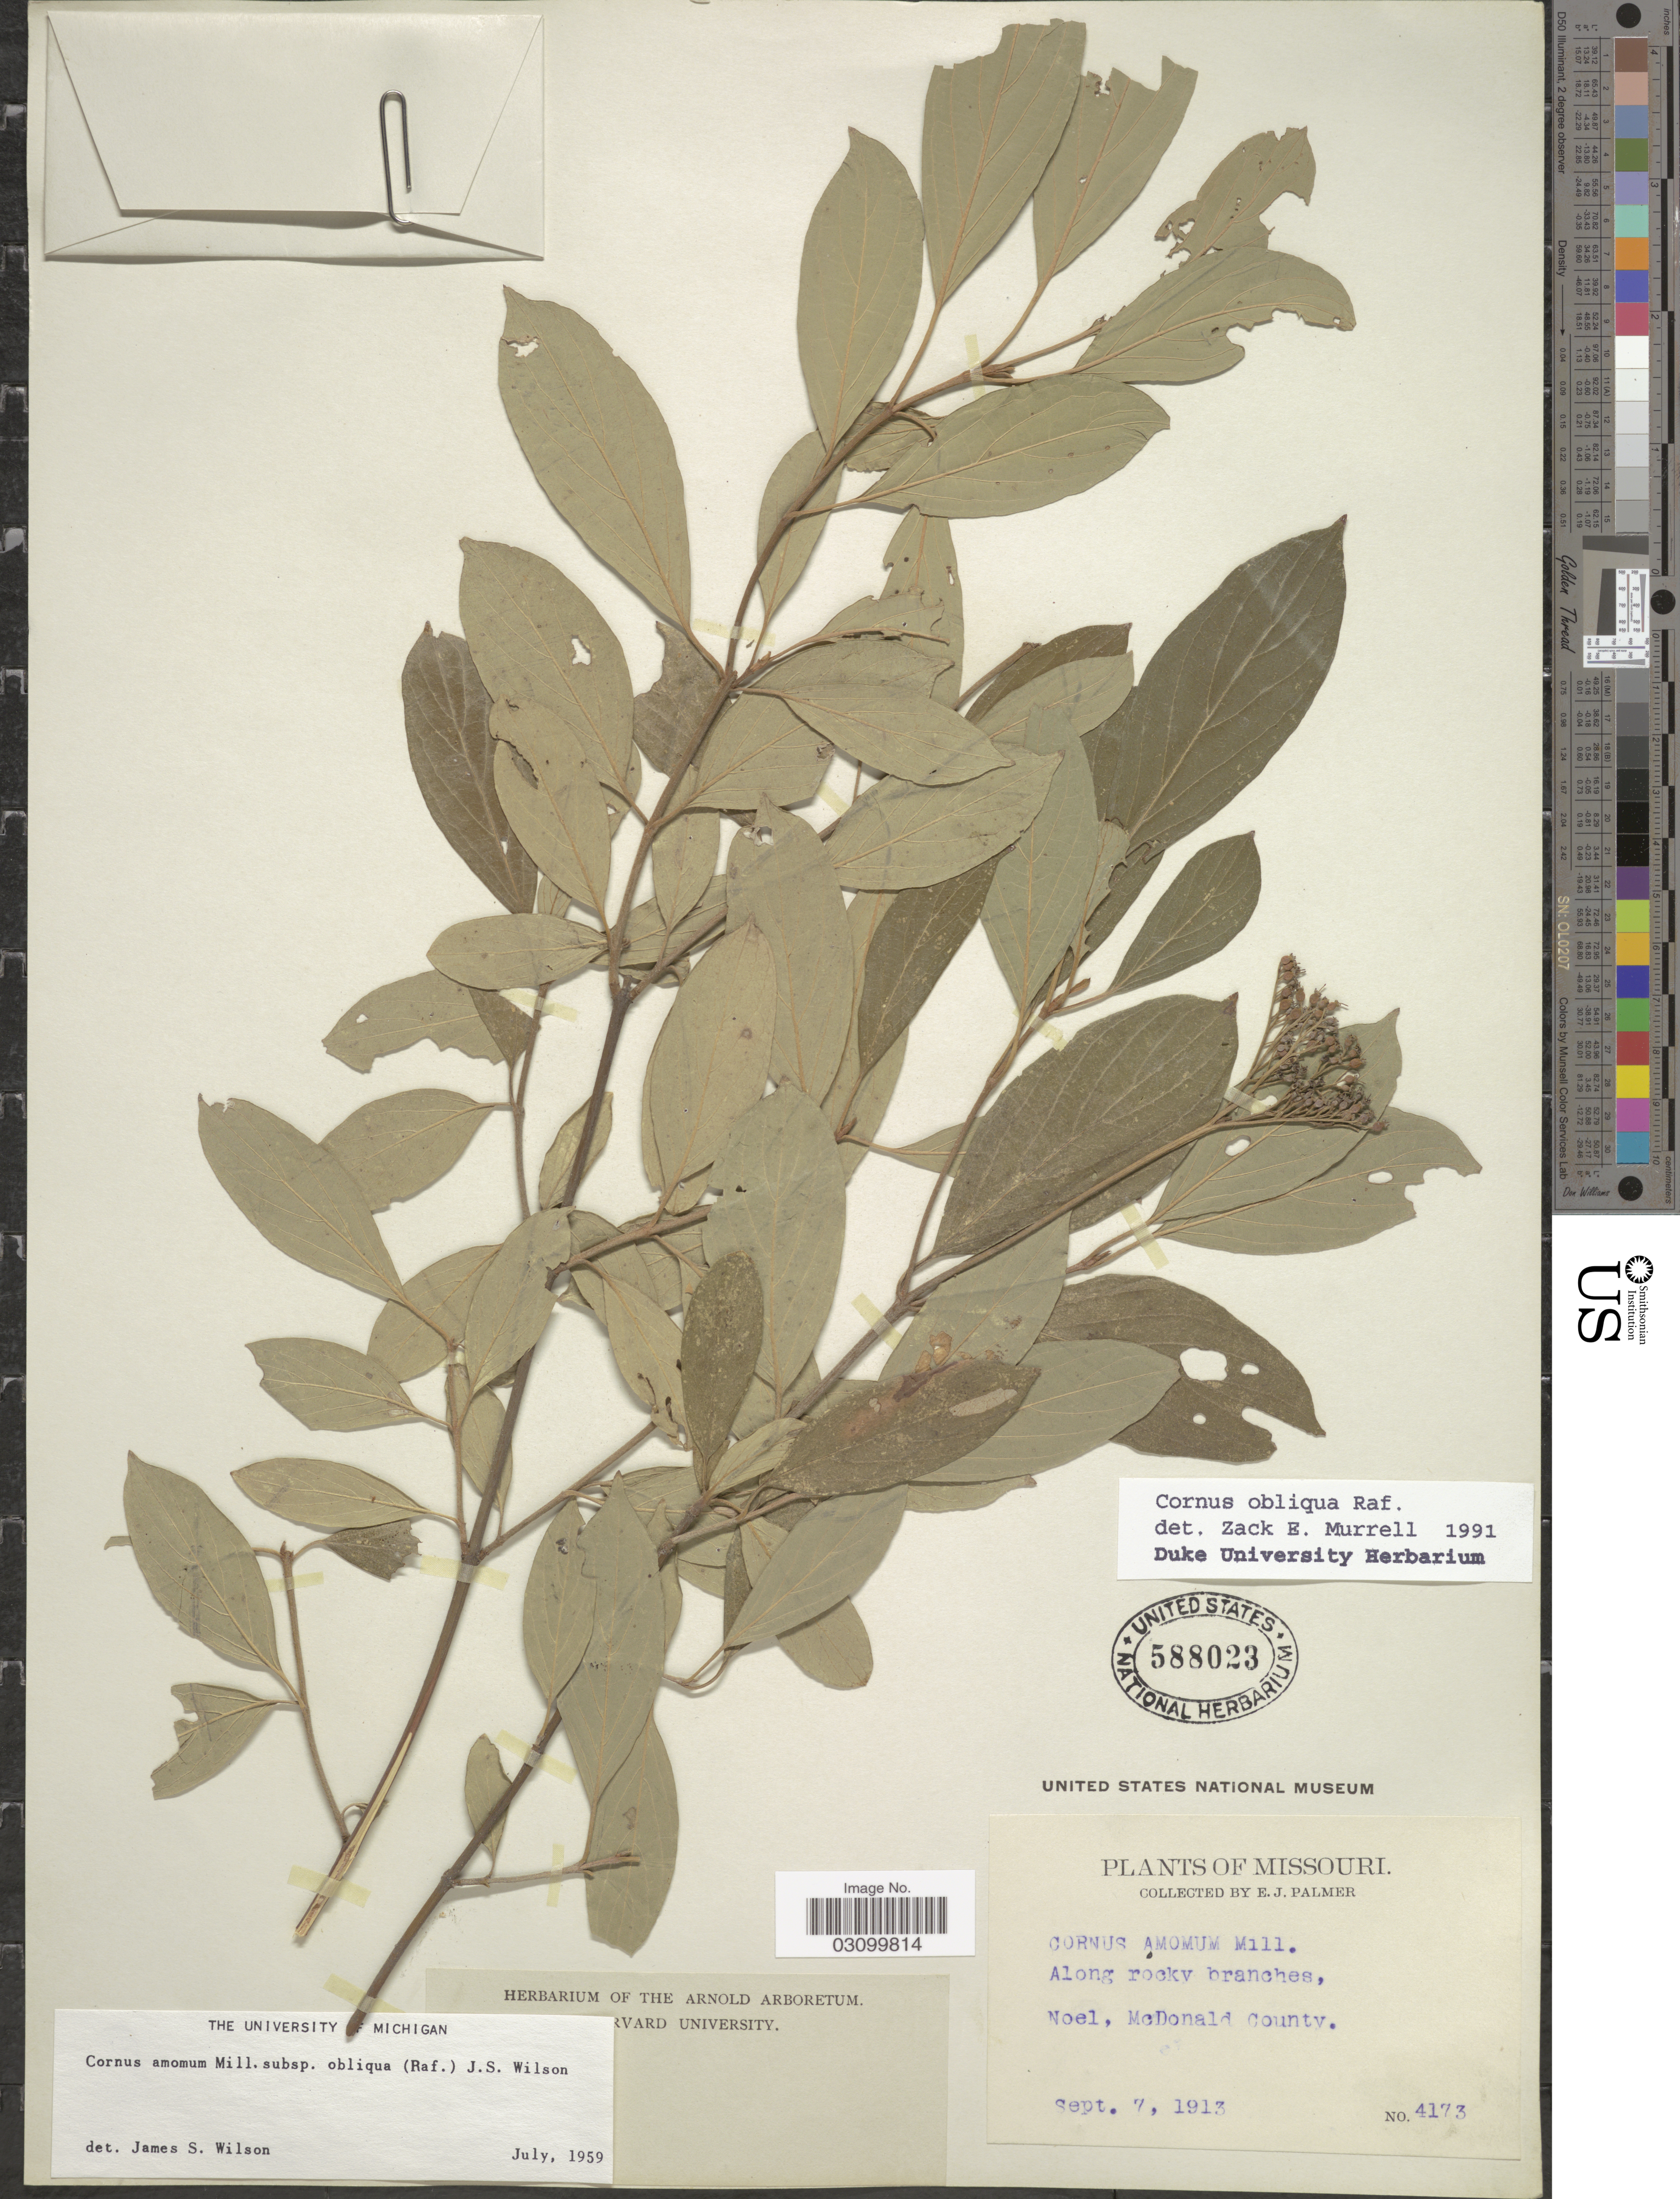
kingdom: Plantae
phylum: Tracheophyta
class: Magnoliopsida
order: Cornales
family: Cornaceae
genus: Cornus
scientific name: Cornus obliqua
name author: Raf.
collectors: E. J. Palmer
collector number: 4173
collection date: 1913-09-07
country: United States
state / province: Missouri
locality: Noel, McDonald County.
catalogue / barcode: US 588023